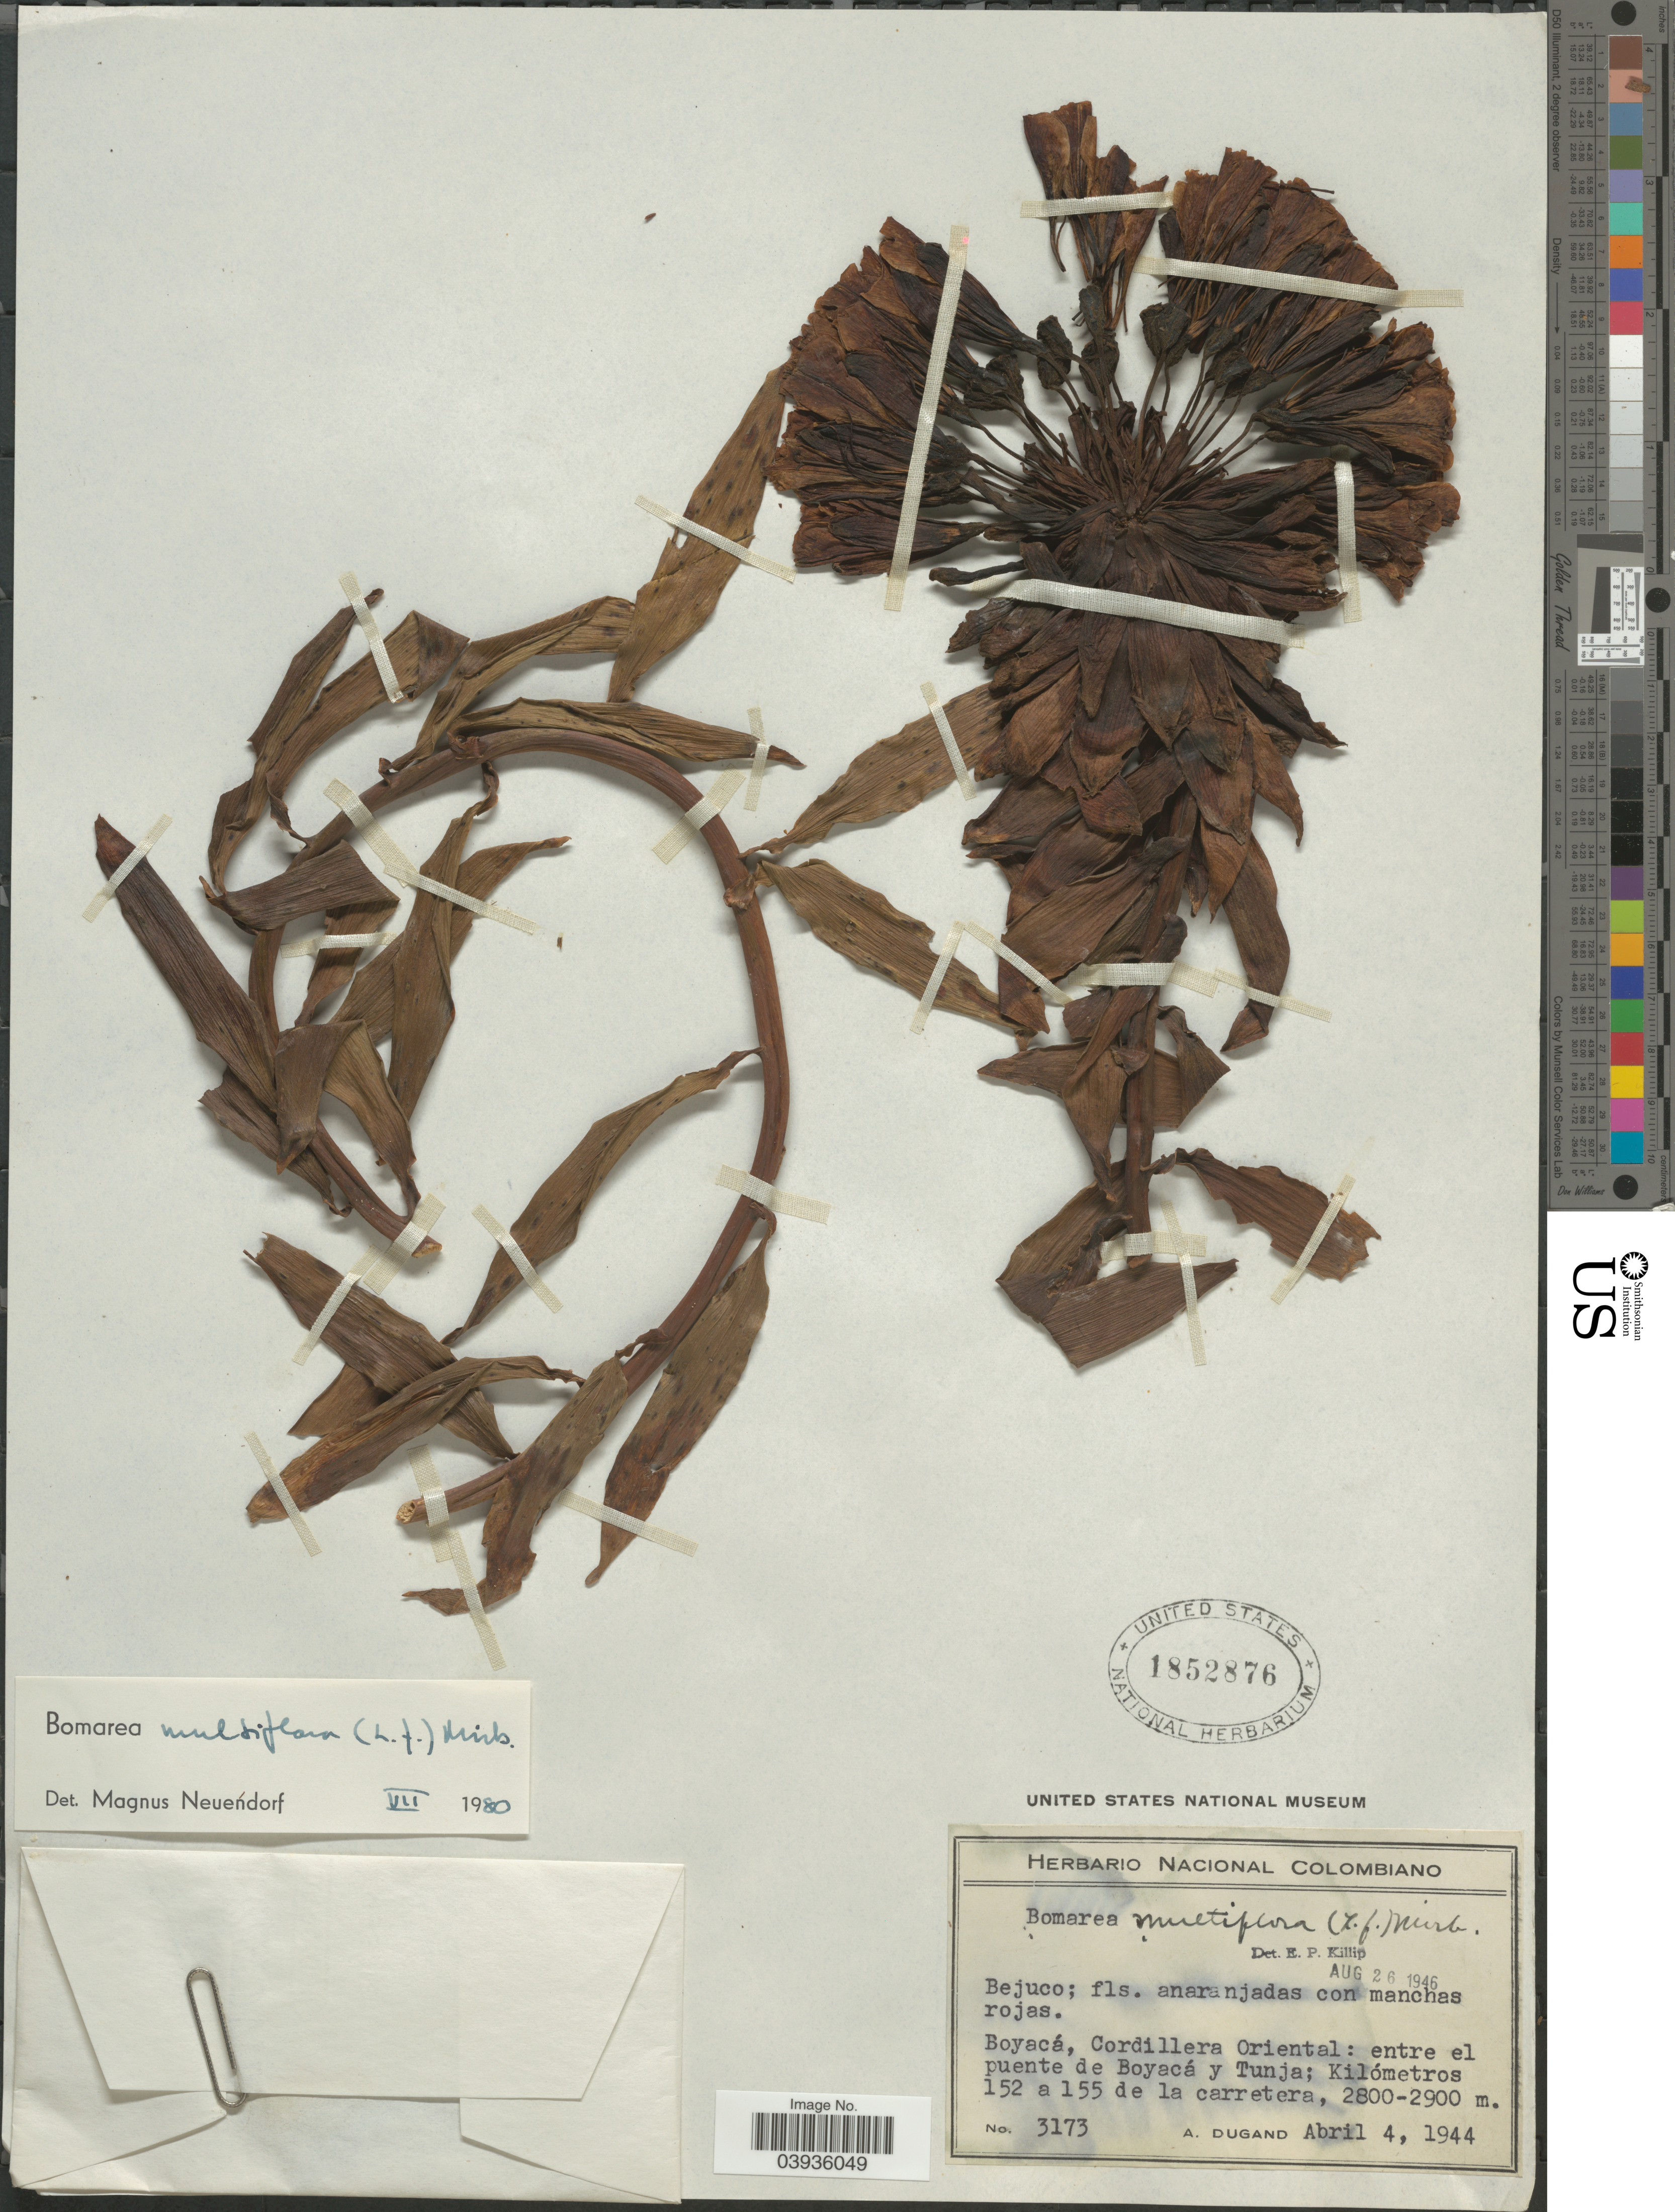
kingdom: Plantae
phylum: Tracheophyta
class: Liliopsida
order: Liliales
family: Alstroemeriaceae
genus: Bomarea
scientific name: Bomarea multiflora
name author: (L. f.) Mirb.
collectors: A. Dugand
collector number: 3173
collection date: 1944-04-04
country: Colombia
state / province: Boyacá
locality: Boyacá, Cordillera Oriental: entre el puente de Boyacá y Tunja; Kilómetros 152 a 155 de la carretera.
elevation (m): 2800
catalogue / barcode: US 1852876